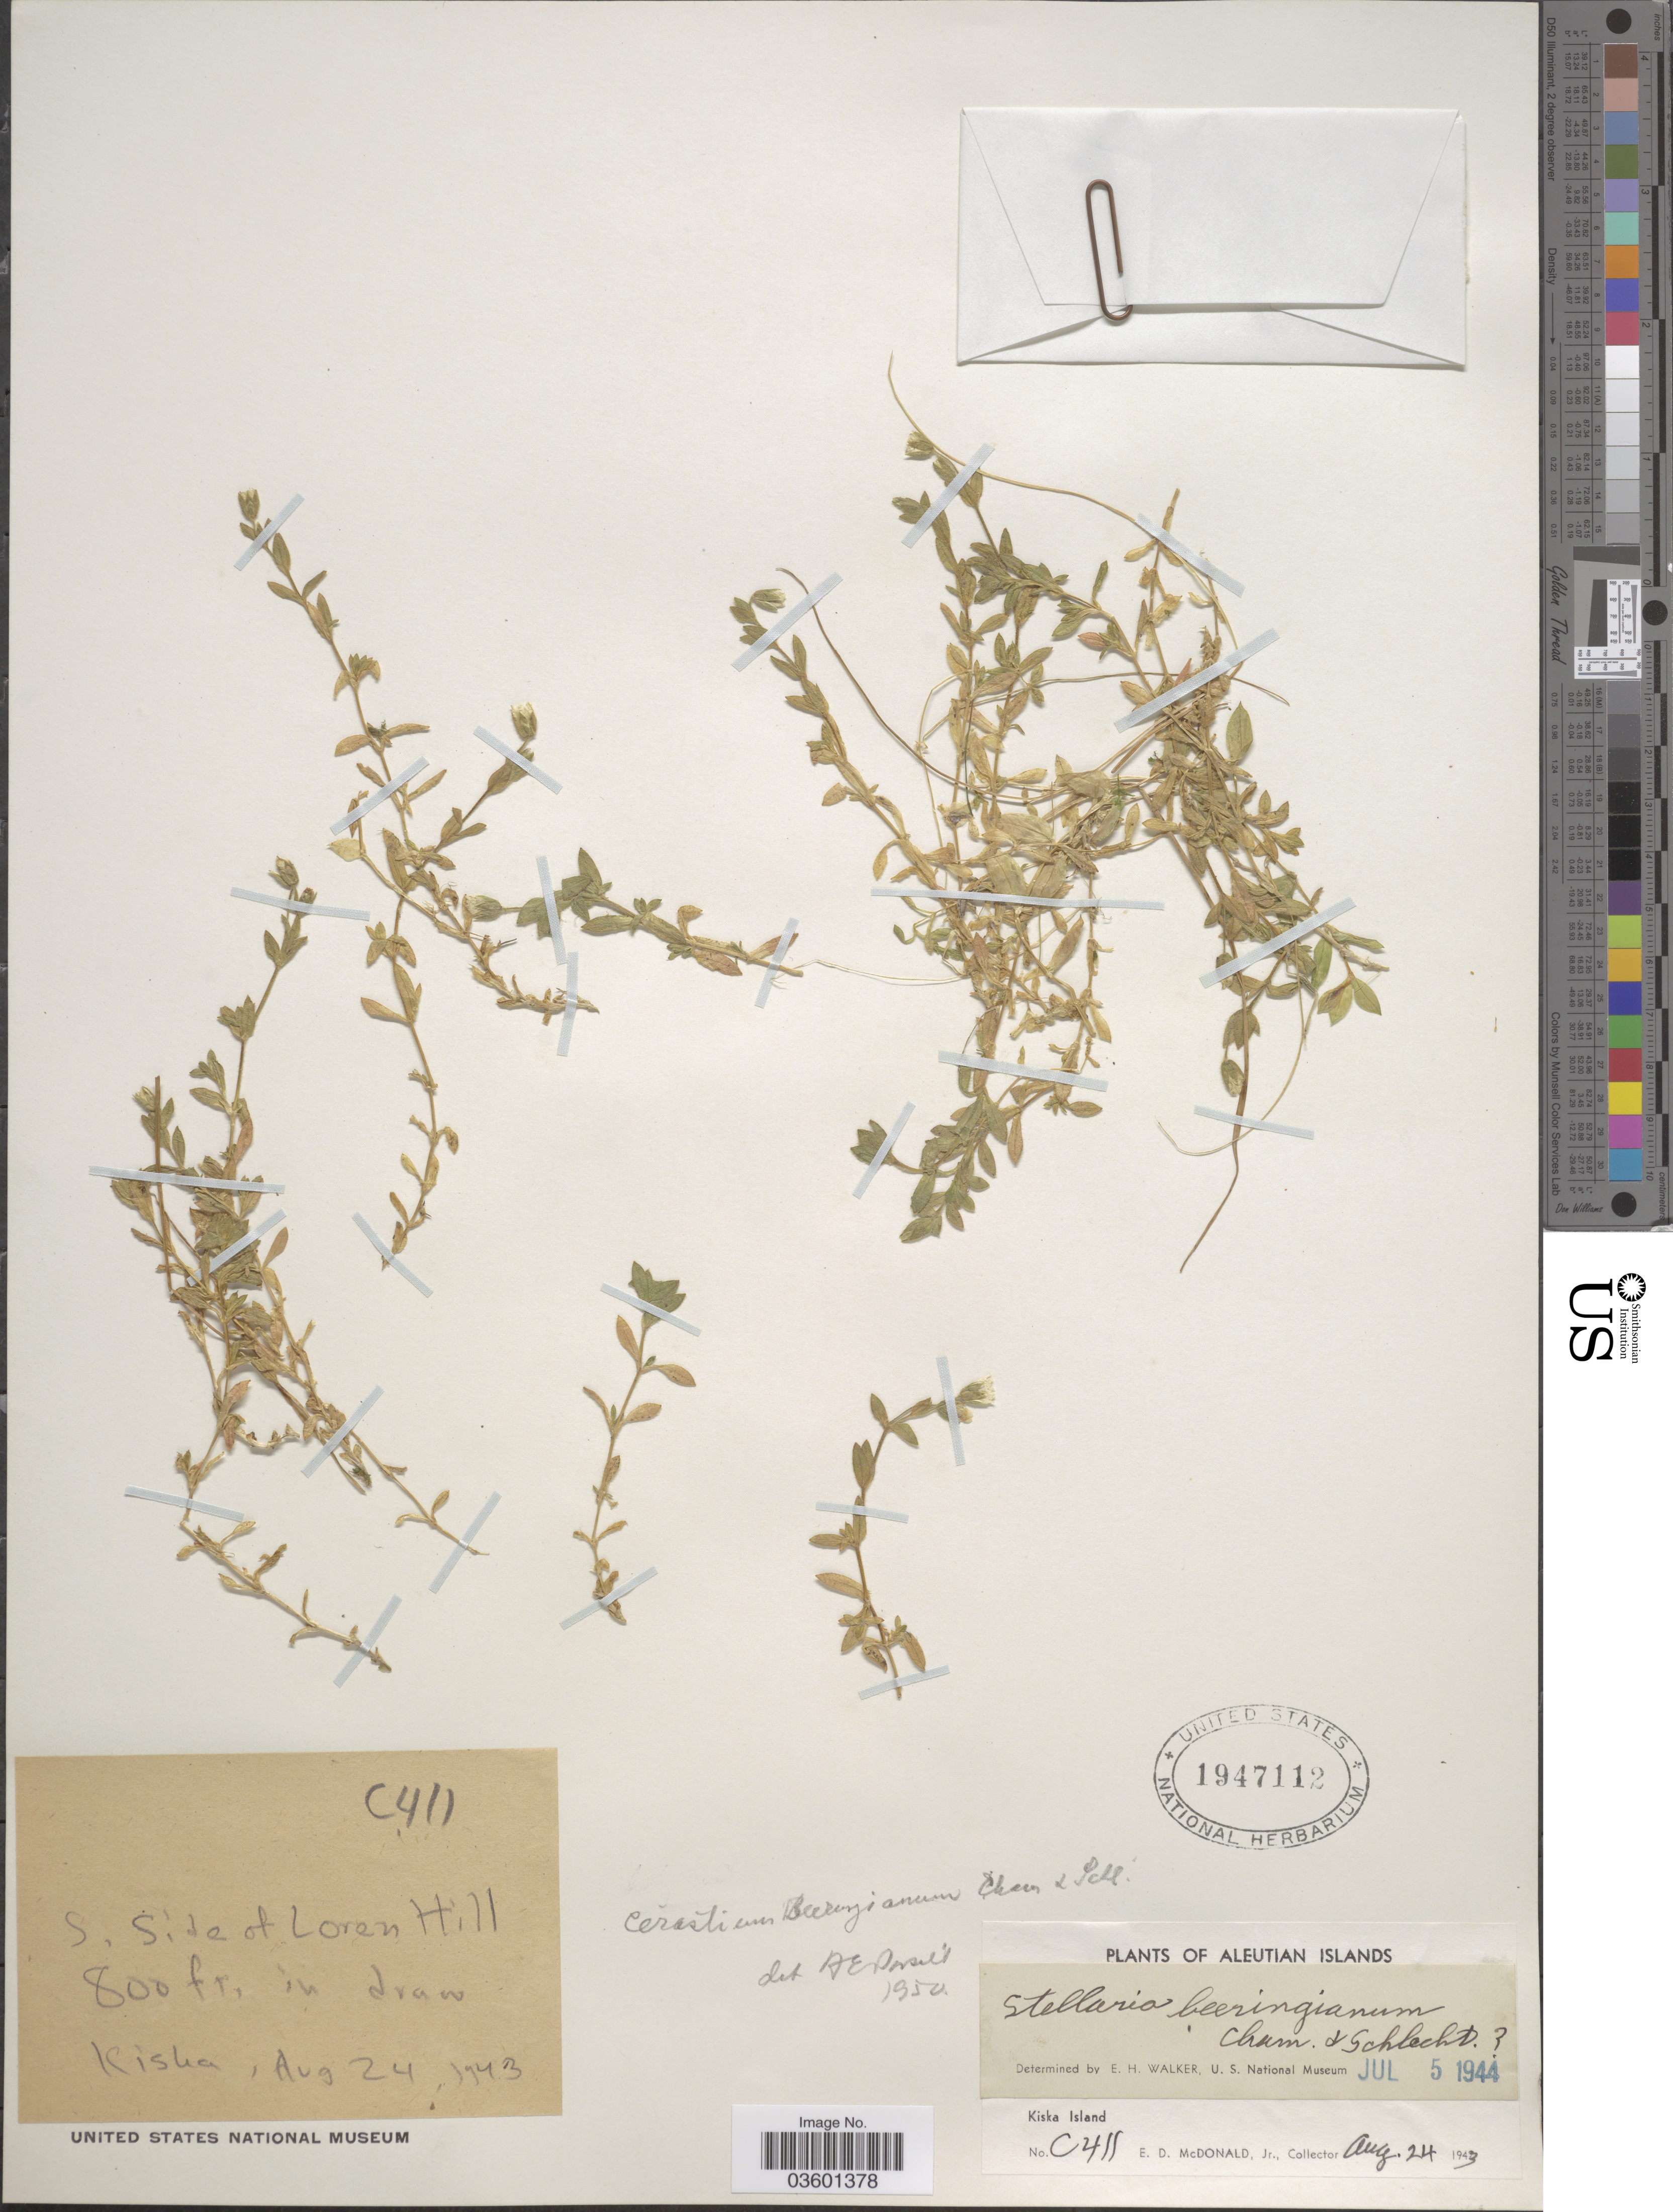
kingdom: Plantae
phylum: Tracheophyta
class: Magnoliopsida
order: Caryophyllales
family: Caryophyllaceae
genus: Cerastium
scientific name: Cerastium beeringianum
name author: Cham. & Schltdl.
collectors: E. D. McDonald Jr.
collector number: C411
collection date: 1943-08-24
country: United States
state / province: Alaska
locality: Aleutian Islands. Kiska Island. S. Side of Loren Hill.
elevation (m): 244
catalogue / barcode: US 1947112